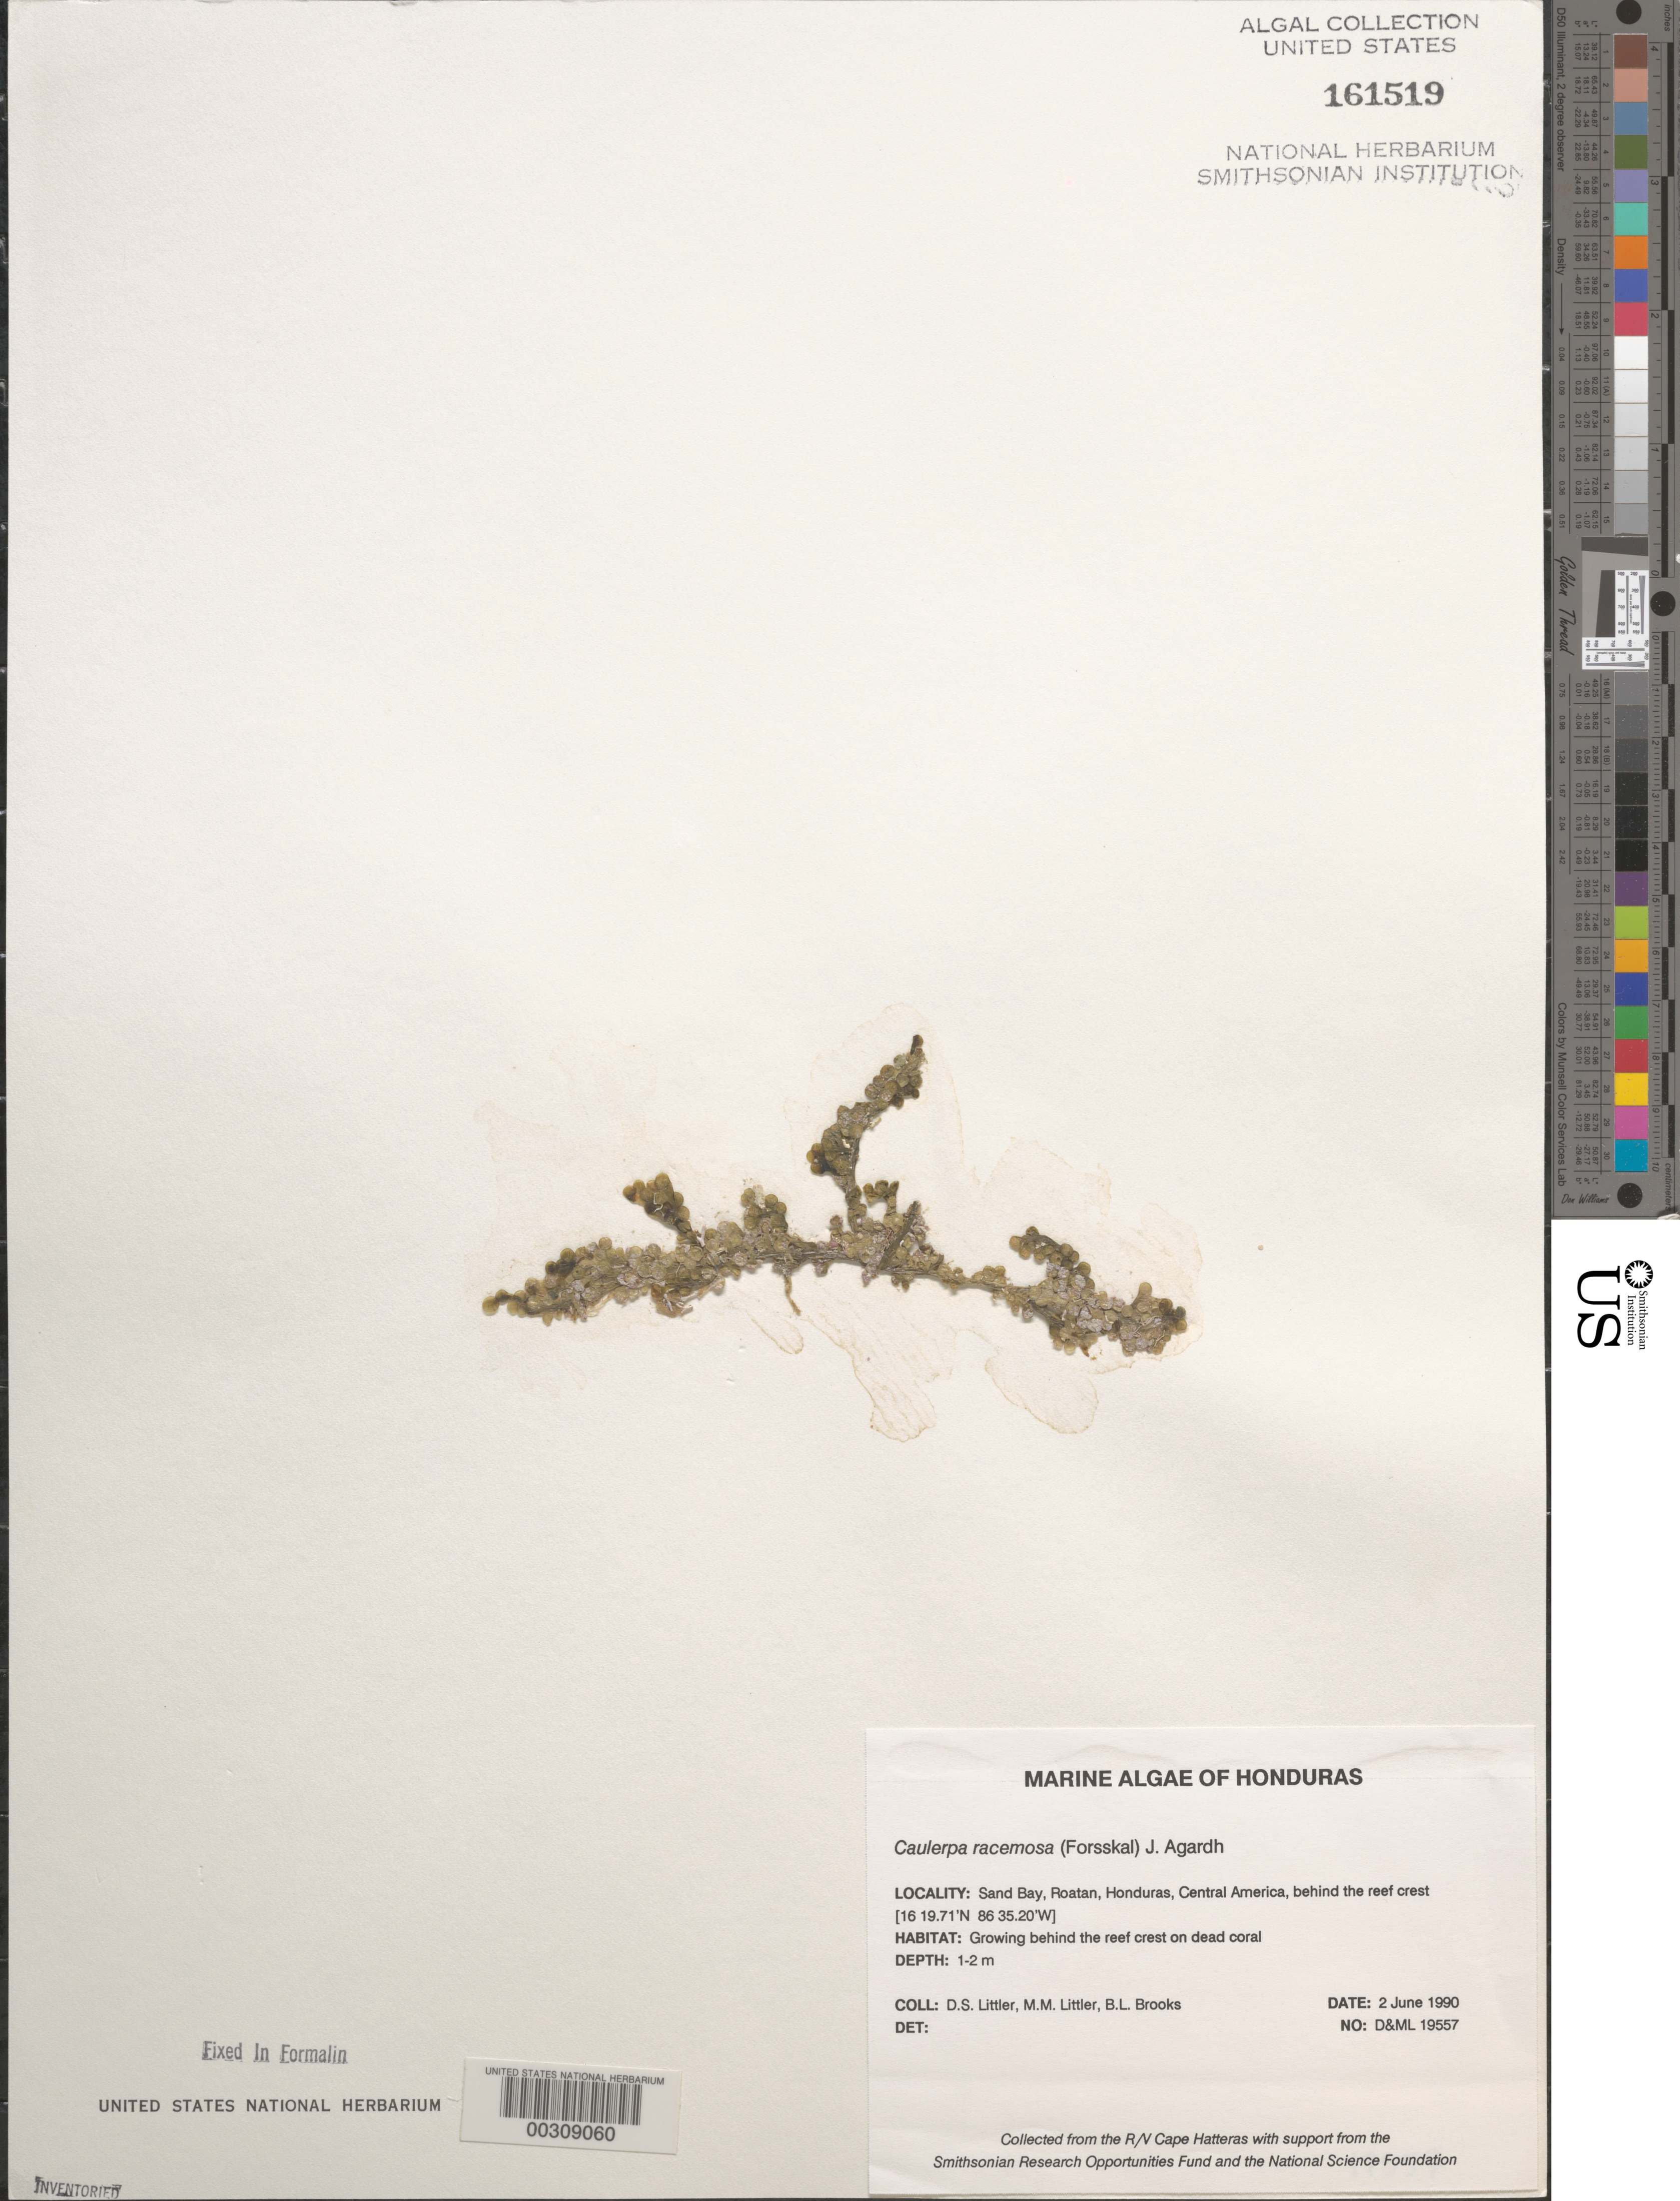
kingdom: Plantae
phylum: Chlorophyta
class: Ulvophyceae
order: Bryopsidales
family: Caulerpaceae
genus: Caulerpa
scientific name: Caulerpa racemosa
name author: (Forssk.) J. Agardh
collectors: D. S. Littler, M. M. Littler & B. Brooks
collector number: D&ML 19557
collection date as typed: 02 Jun 1990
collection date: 1990-06-02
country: Honduras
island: Roatan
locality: Sand Bay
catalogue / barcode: US 161519